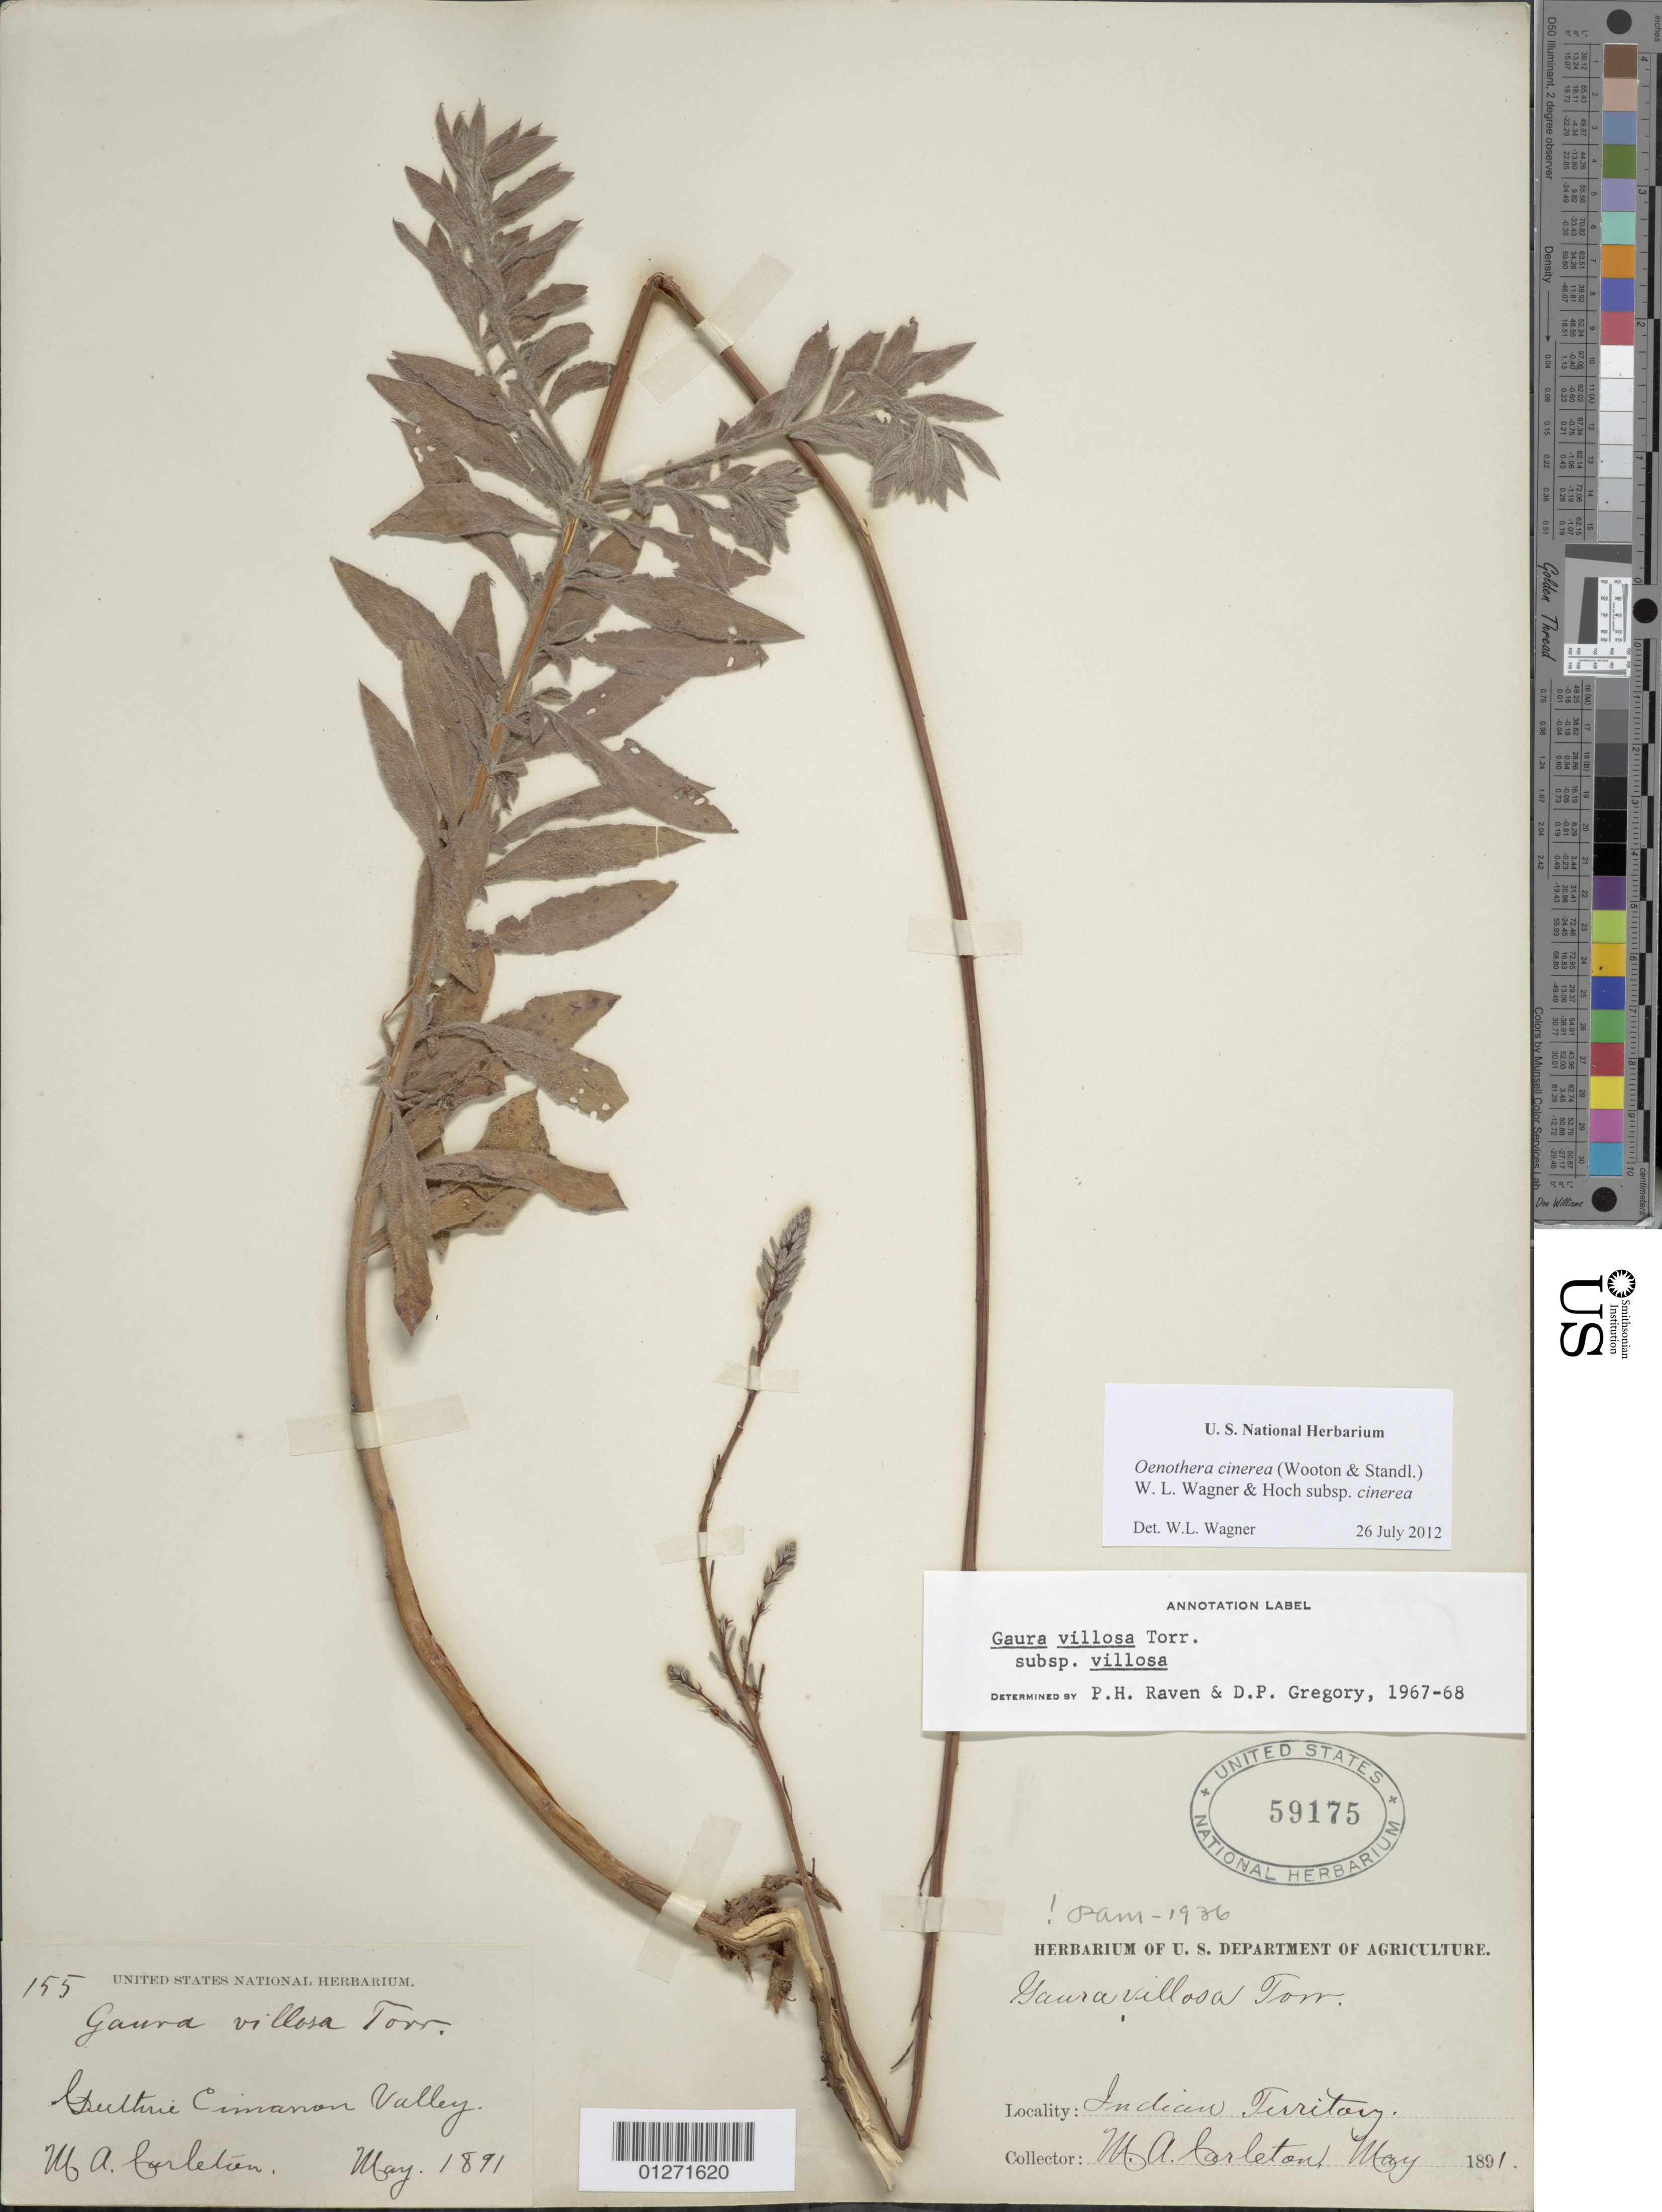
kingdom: Plantae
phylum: Tracheophyta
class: Magnoliopsida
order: Myrtales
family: Onagraceae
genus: Oenothera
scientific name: Oenothera cinerea subsp. cinerea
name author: (Wooton & Standl.) W.L. Wagner & Hoch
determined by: Wagner, W. L., (BOT), Smithsonian Institution - National Museum of Natural History (UNITED STATES)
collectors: M. A. Carleton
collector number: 155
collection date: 1891-05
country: United States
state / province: Oklahoma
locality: Indian Territory Guthrie Cimarron Valley.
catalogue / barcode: US 59175